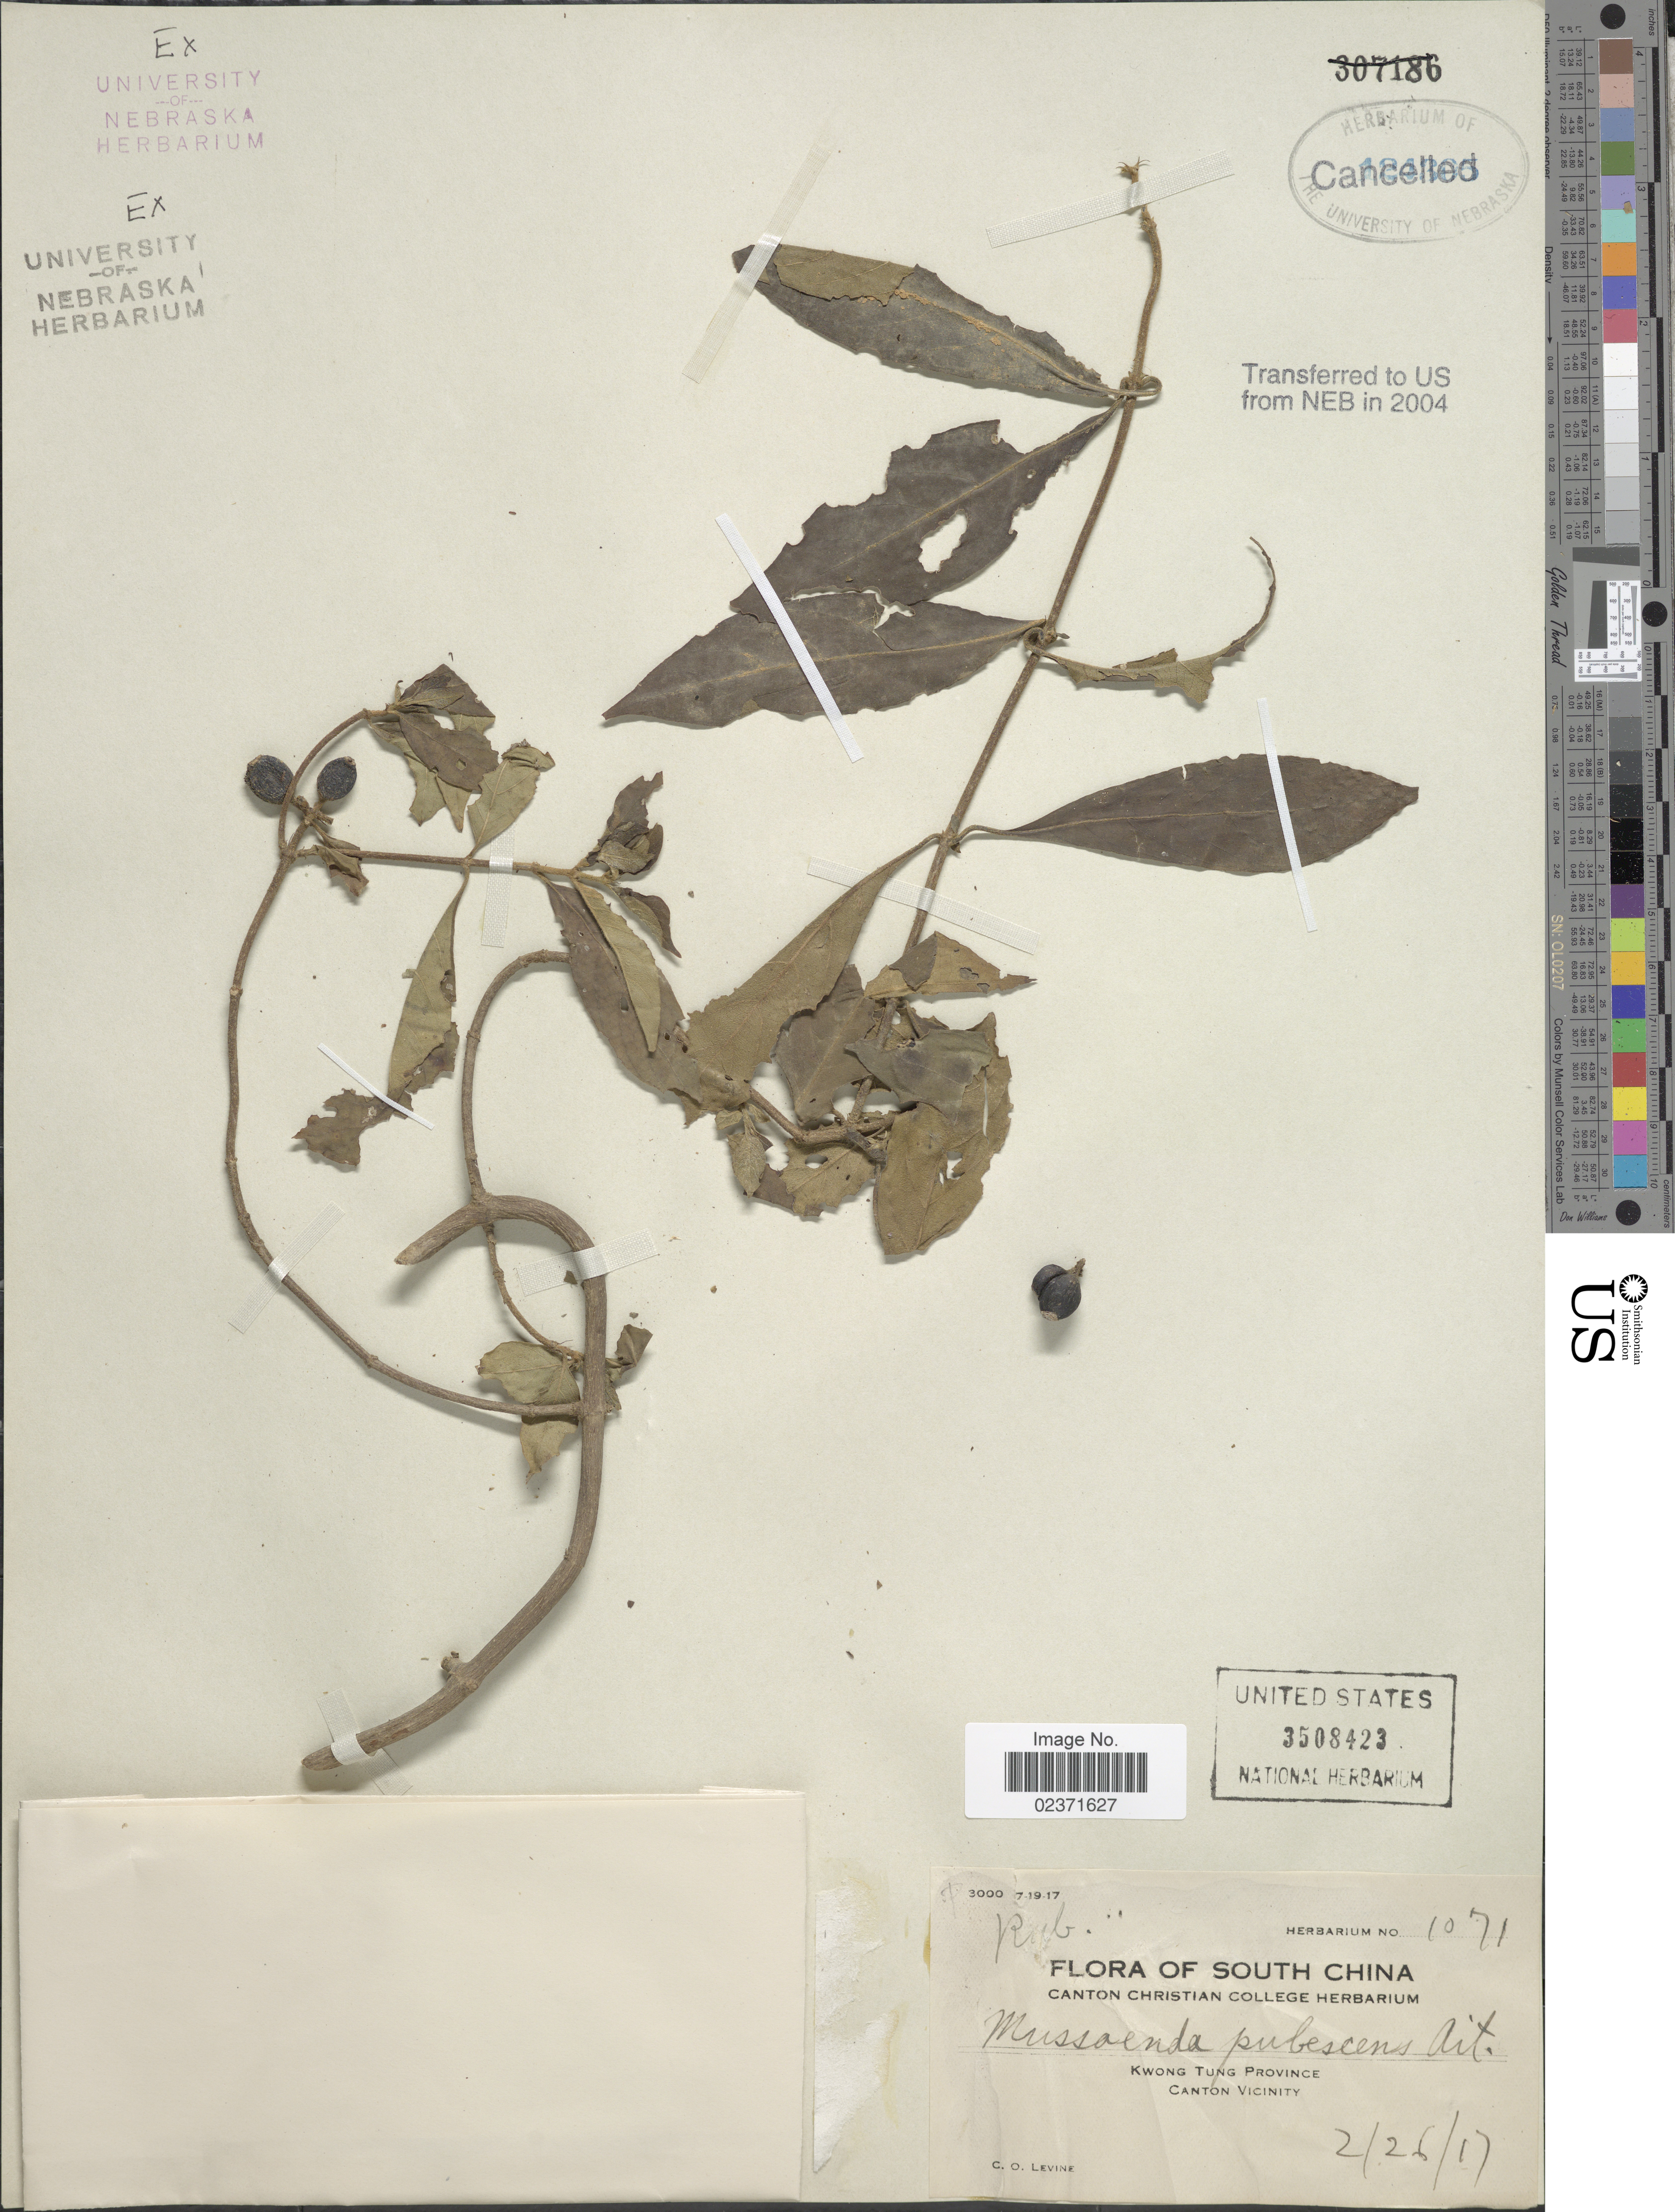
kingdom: Plantae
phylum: Tracheophyta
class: Magnoliopsida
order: Gentianales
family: Rubiaceae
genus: Mussaenda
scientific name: Mussaenda pubescens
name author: W.T. Aiton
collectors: C. O. Levine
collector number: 1071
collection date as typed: Transcribed d/m/y: 26/2/17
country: China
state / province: Guangdong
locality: Kwang Tung Province. Canton and vicinity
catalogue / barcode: US 3508423